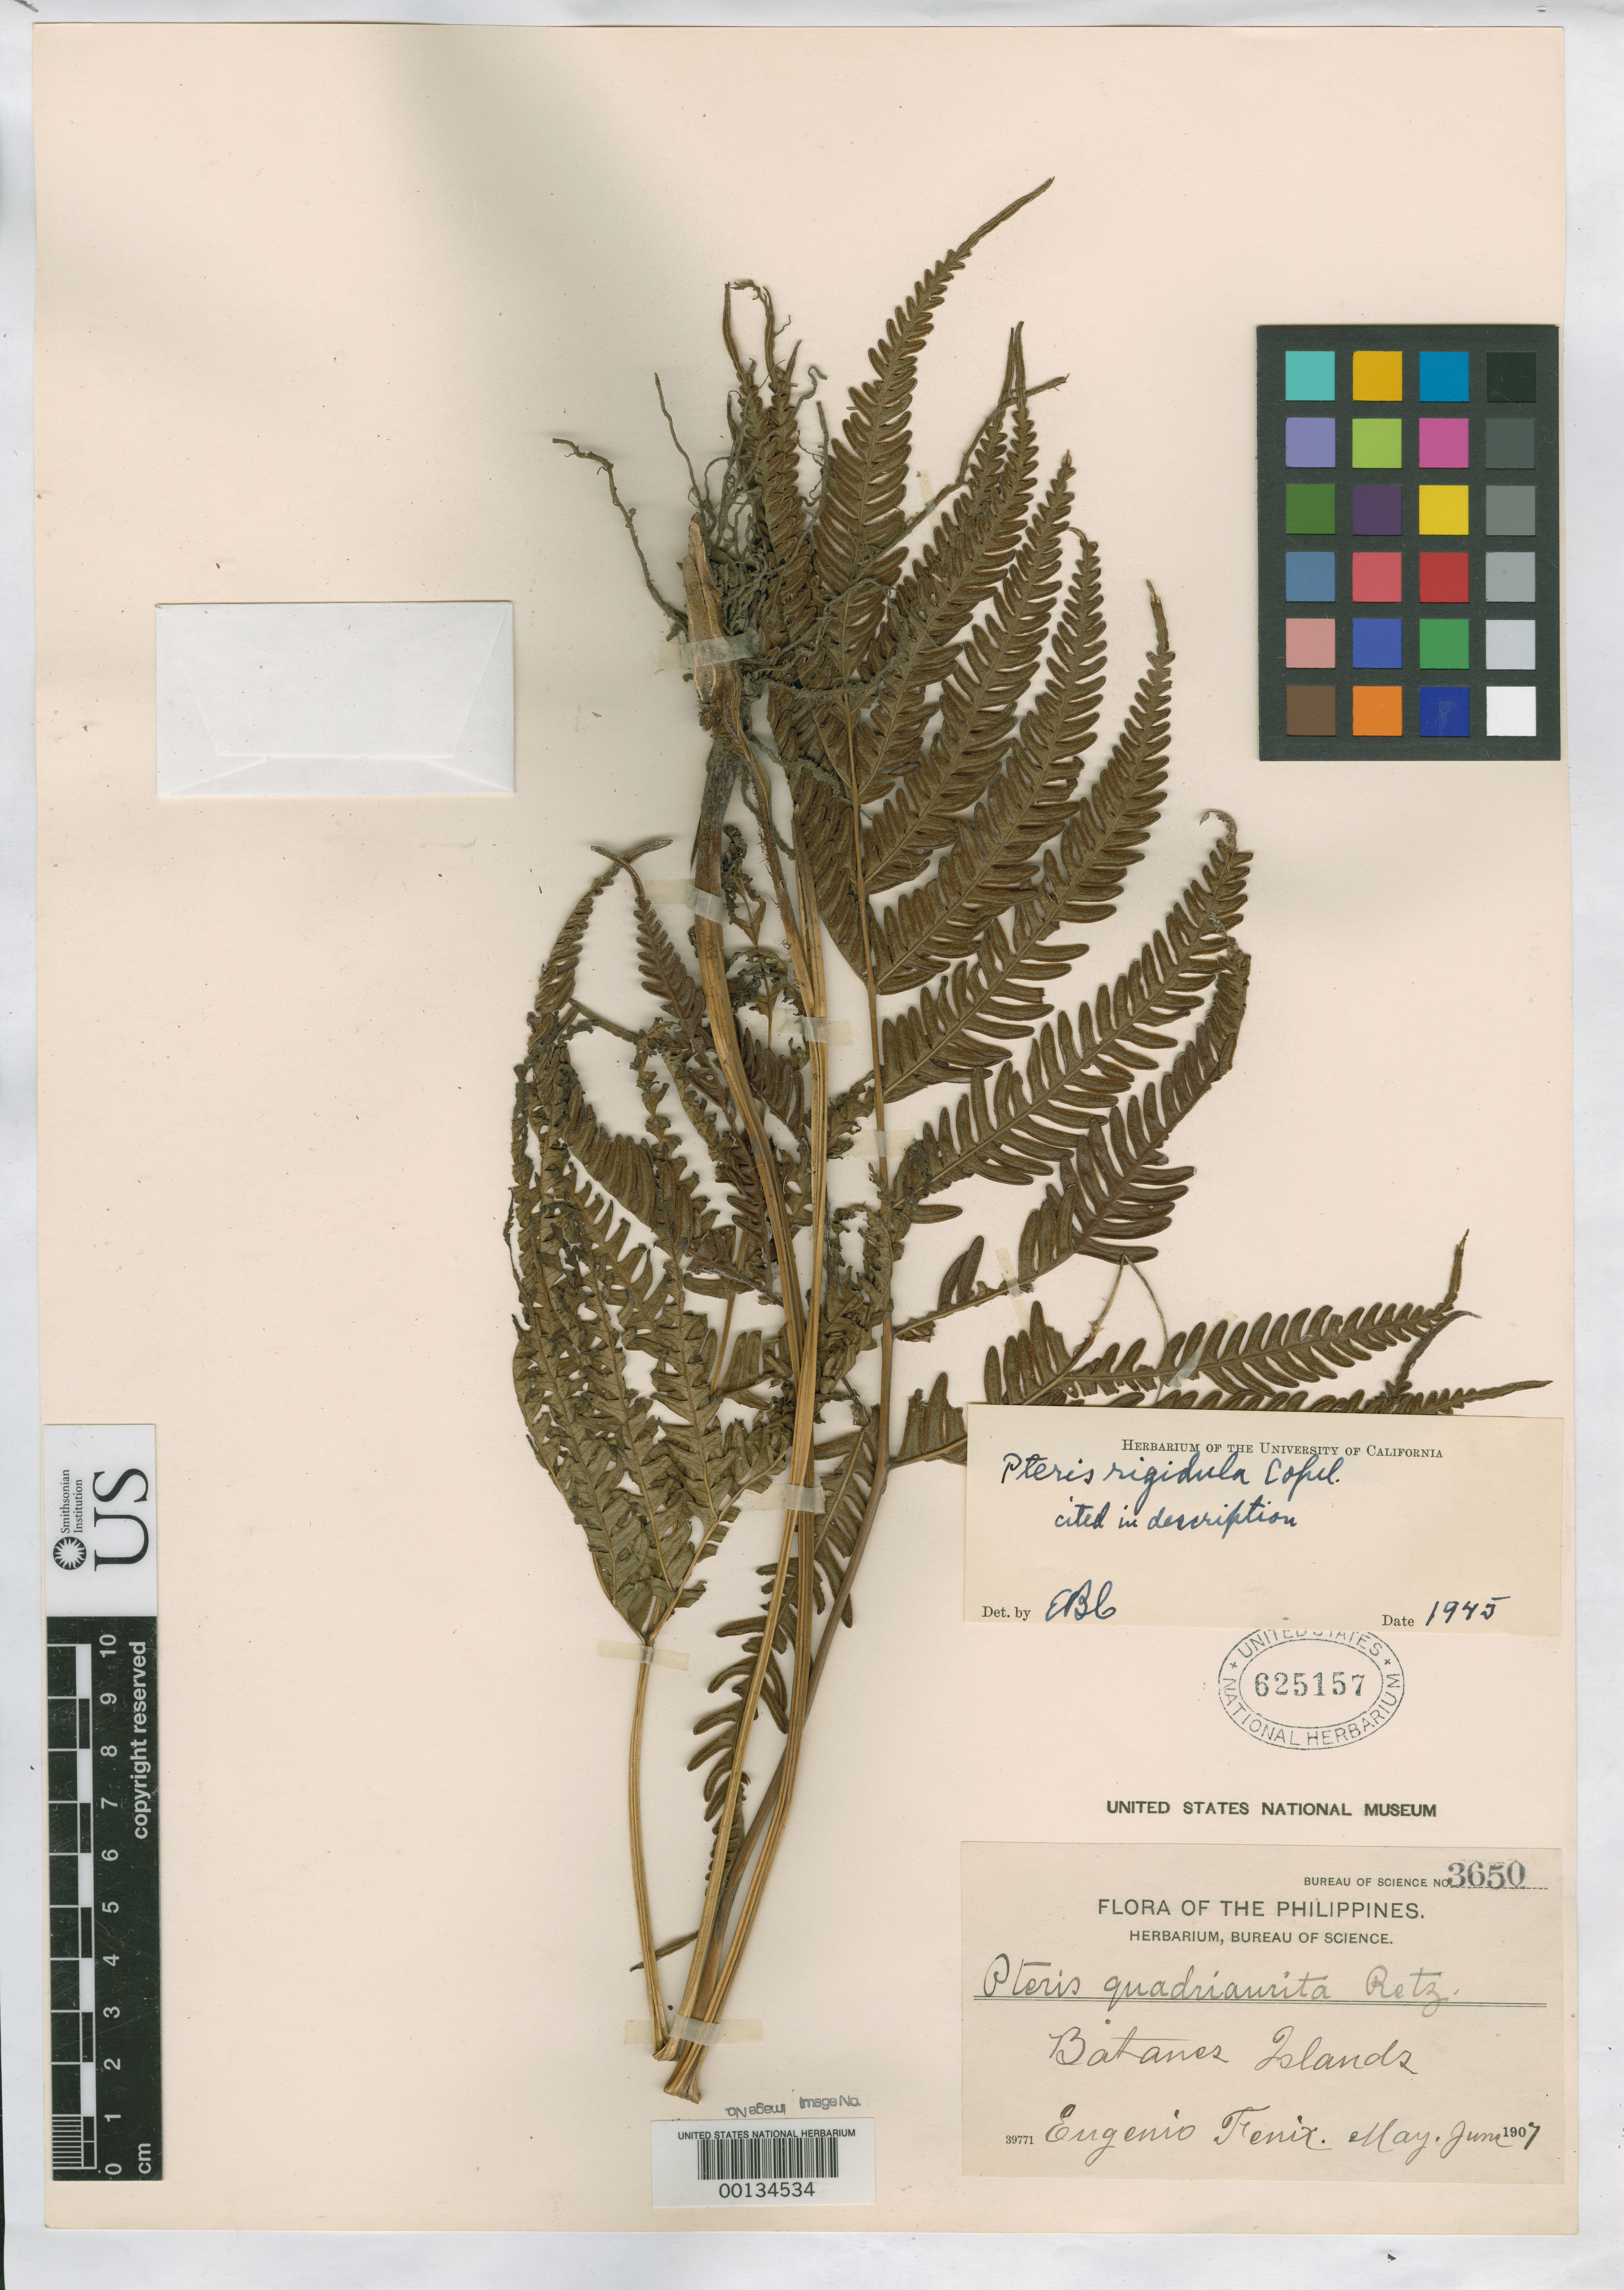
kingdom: Plantae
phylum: Tracheophyta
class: Polypodiopsida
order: Polypodiales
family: Pteridaceae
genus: Pteris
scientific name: Pteris rigidule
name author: Copel.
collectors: E. Fenix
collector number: Bur. Sci. 3650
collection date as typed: May 1907 to -- Jun 1907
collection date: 1907-05/1907-06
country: Philippines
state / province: Central Luzon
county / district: Bataan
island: Luzon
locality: Batanes is.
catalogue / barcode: US 625157